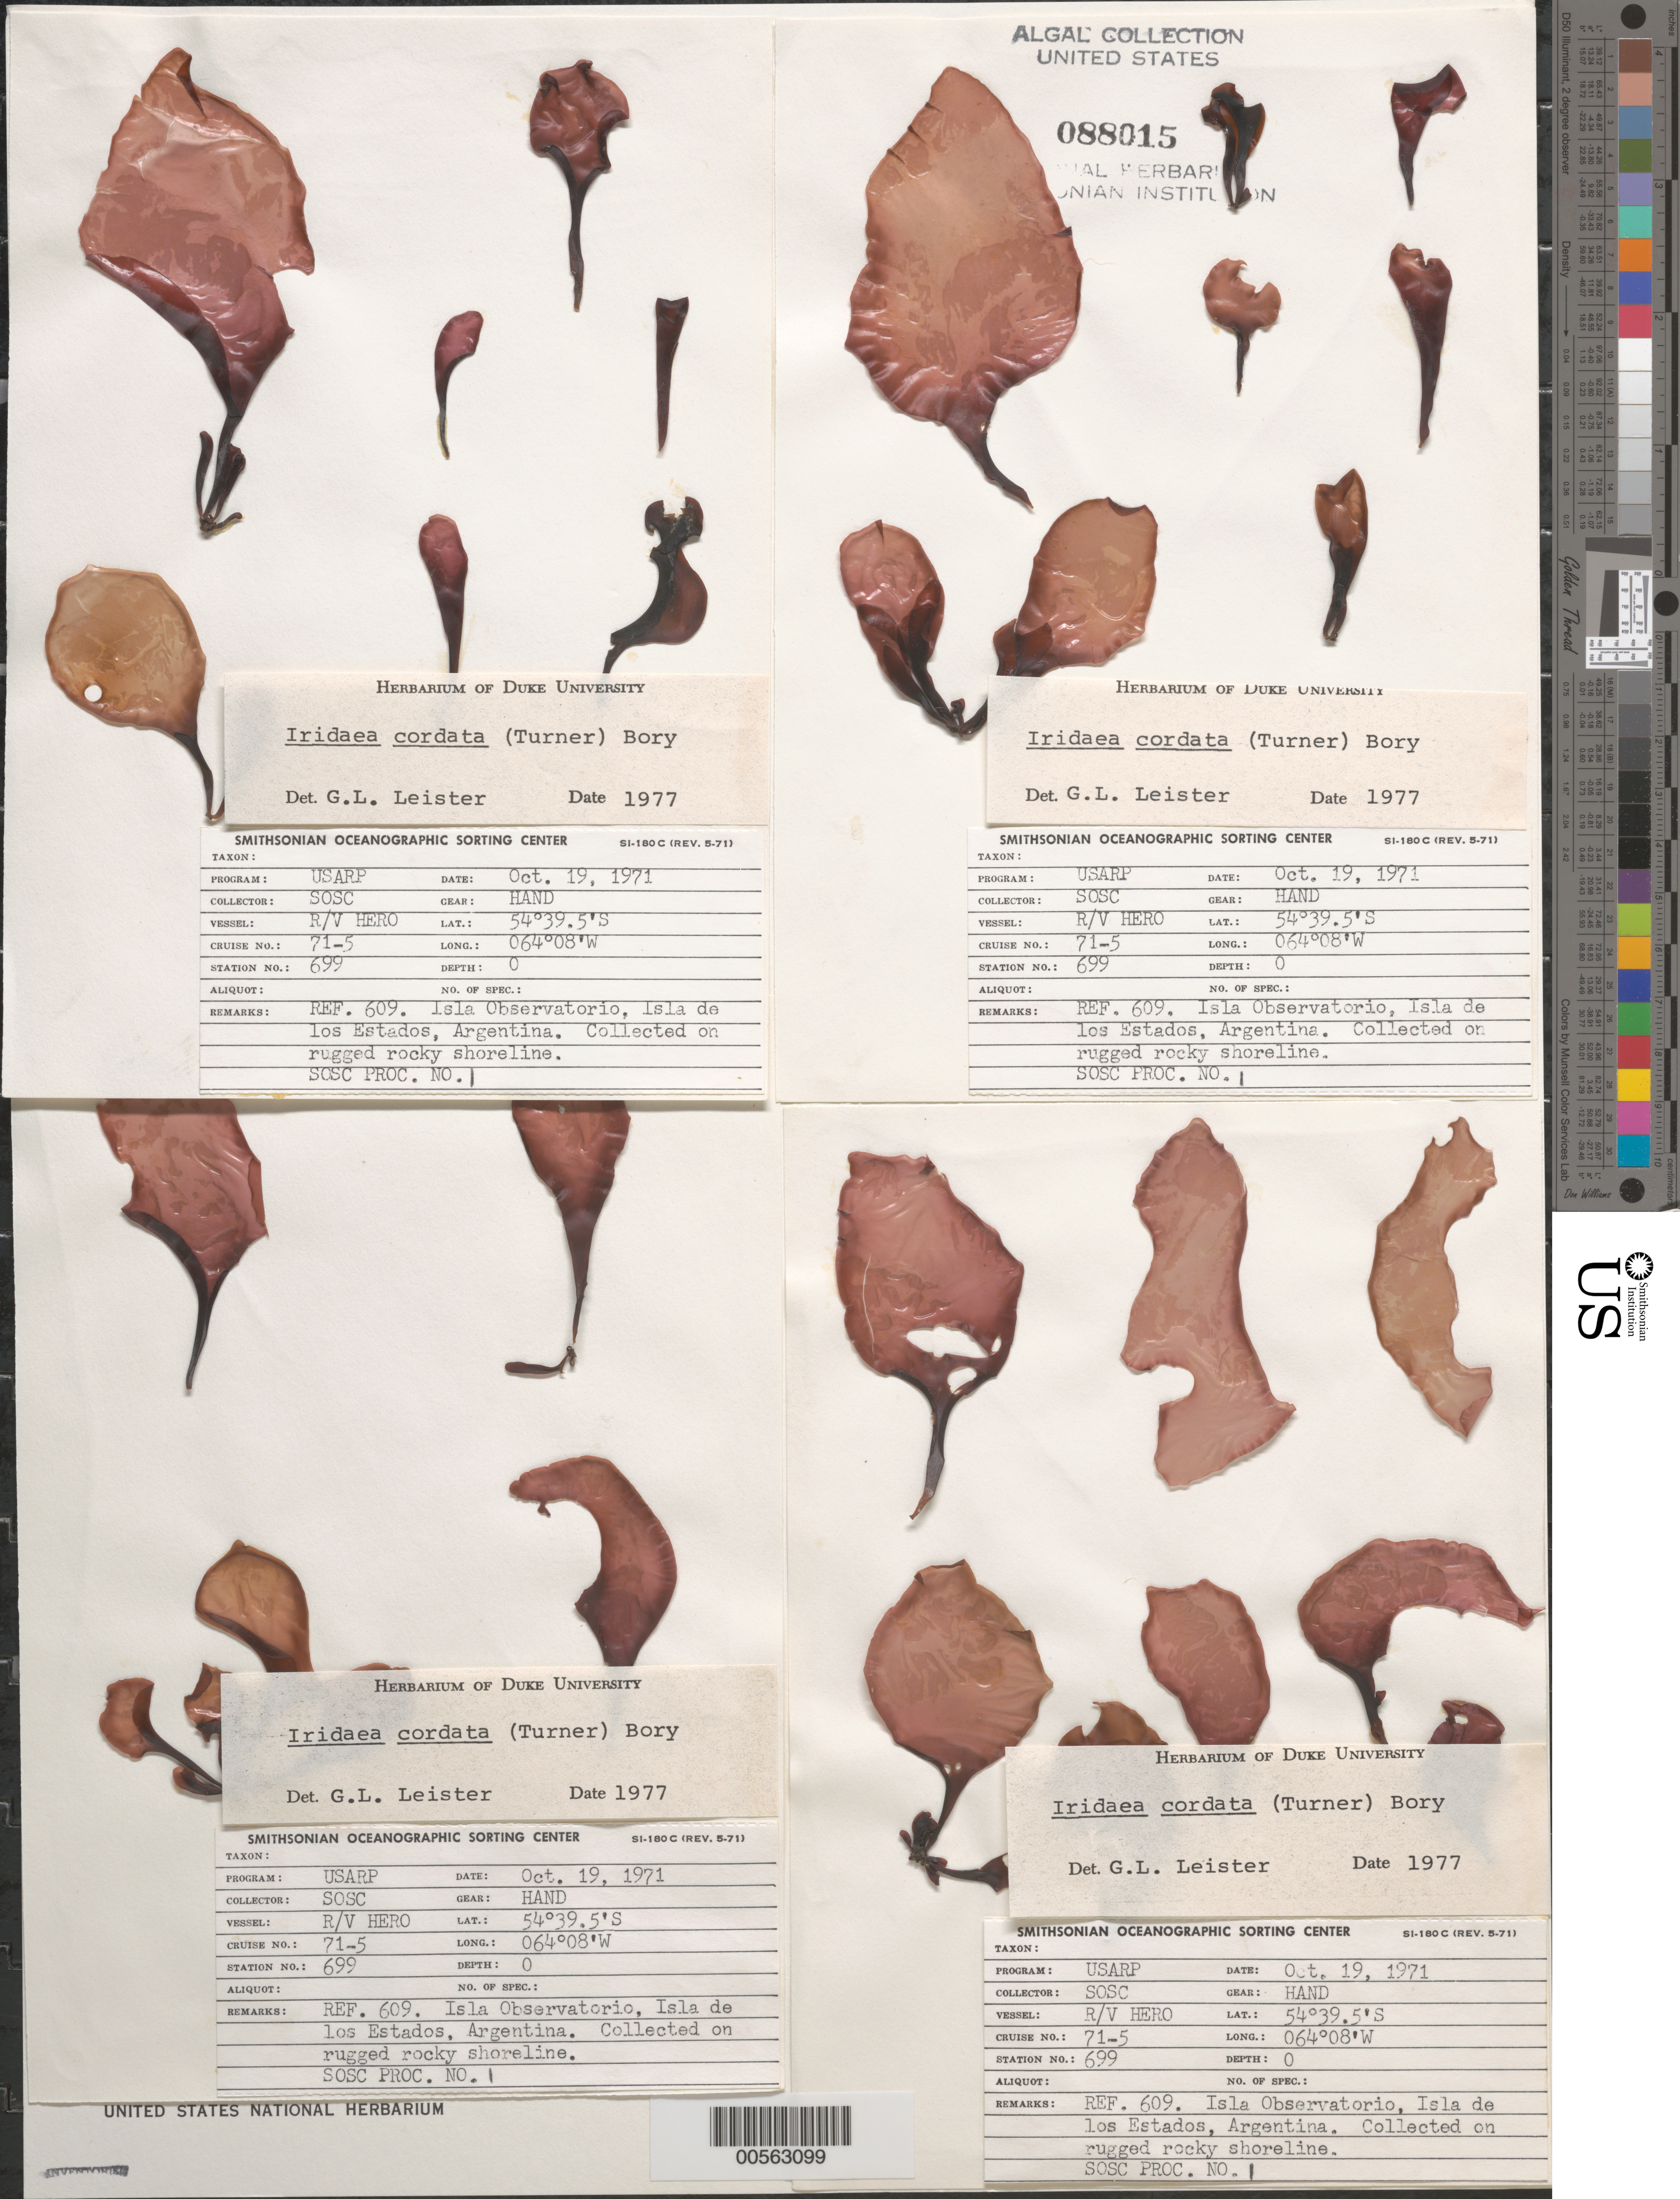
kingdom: Plantae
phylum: Rhodophyta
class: Florideophyceae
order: Gigartinales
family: Gigartinaceae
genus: Iridaea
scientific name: Iridaea cordata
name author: (Turner) Bory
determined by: Leister, G. L.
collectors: SOSC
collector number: Station 699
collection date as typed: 19 Oct 1971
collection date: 1971-10-19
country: Argentina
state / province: Tierra del Fuego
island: Isla Observatorio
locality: North of Isla de los Estados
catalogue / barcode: US 88015